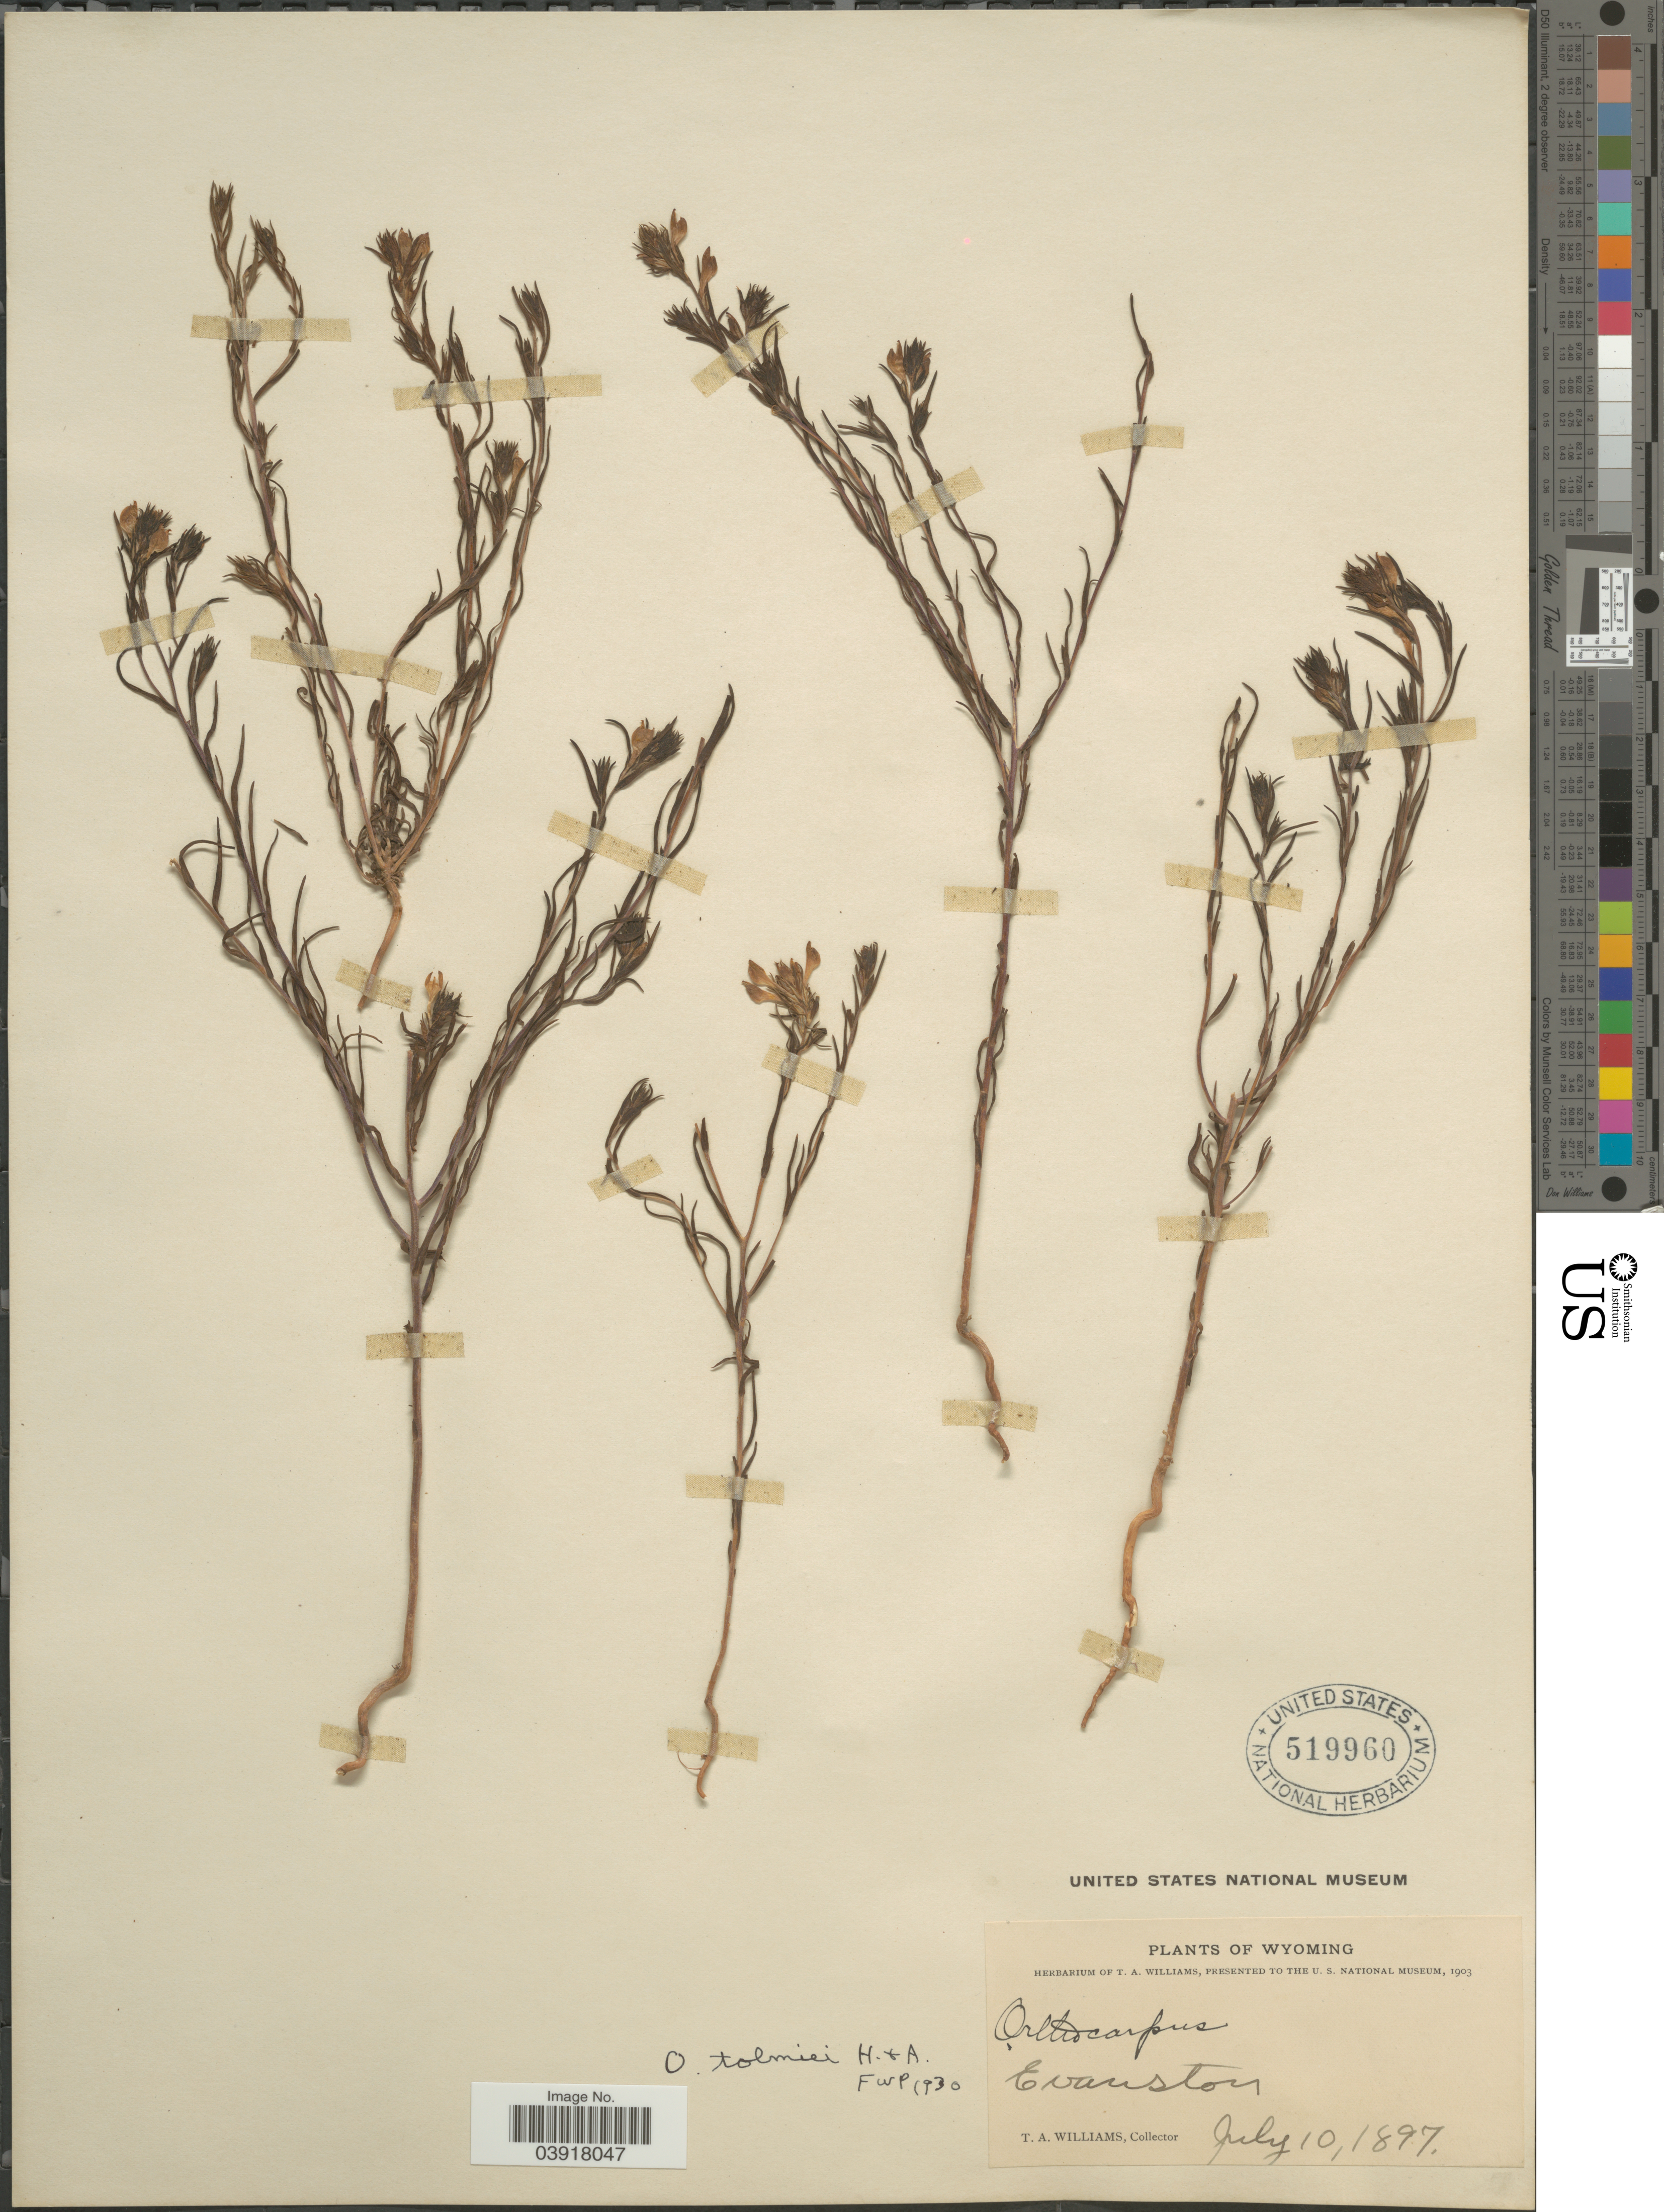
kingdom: Plantae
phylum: Tracheophyta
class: Magnoliopsida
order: Lamiales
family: Orobanchaceae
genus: Orthocarpus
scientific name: Orthocarpus tolmiei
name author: Hook. & Arn.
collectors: T. Williams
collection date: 1897-07-10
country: United States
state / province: Wyoming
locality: Evanston.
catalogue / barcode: US 519960